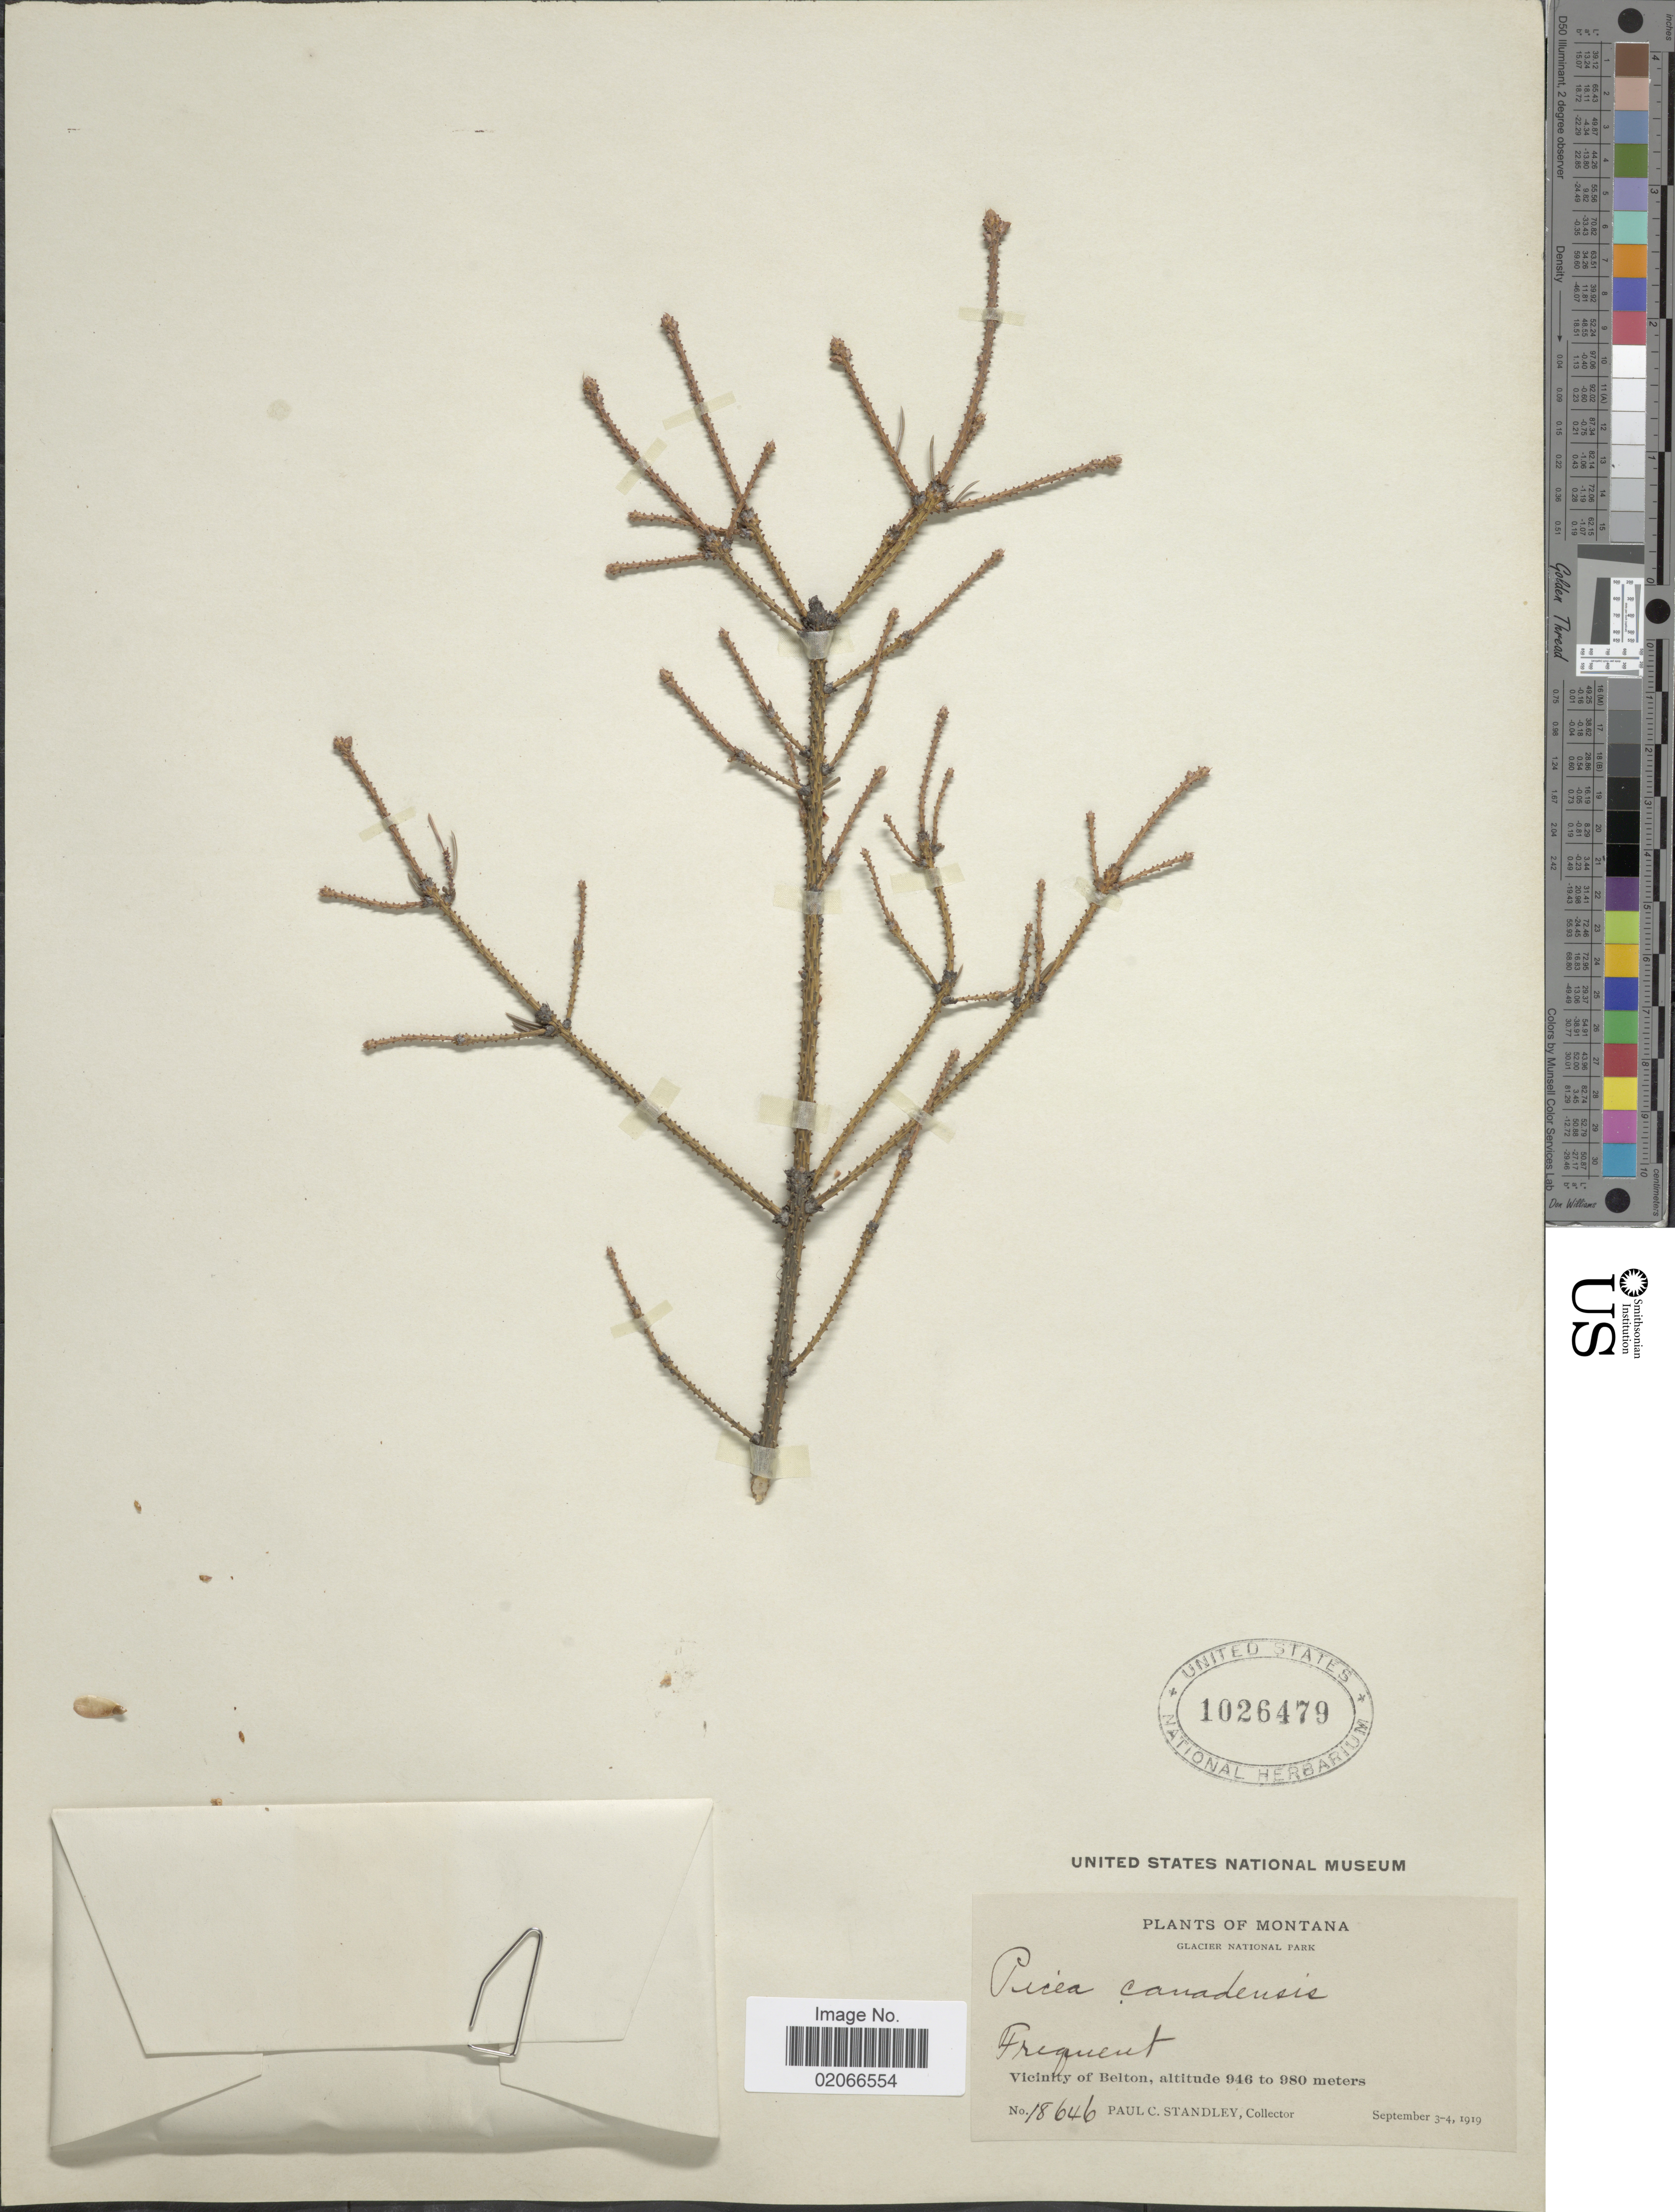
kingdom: Plantae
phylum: Tracheophyta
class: Pinopsida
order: Pinales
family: Pinaceae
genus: Picea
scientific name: Picea glauca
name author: (Moench) Voss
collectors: P. C. Standley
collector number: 18646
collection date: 1919-09-03/1919-09-04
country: United States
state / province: Montana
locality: Vicinity of Belton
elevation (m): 946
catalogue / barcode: US 1026479